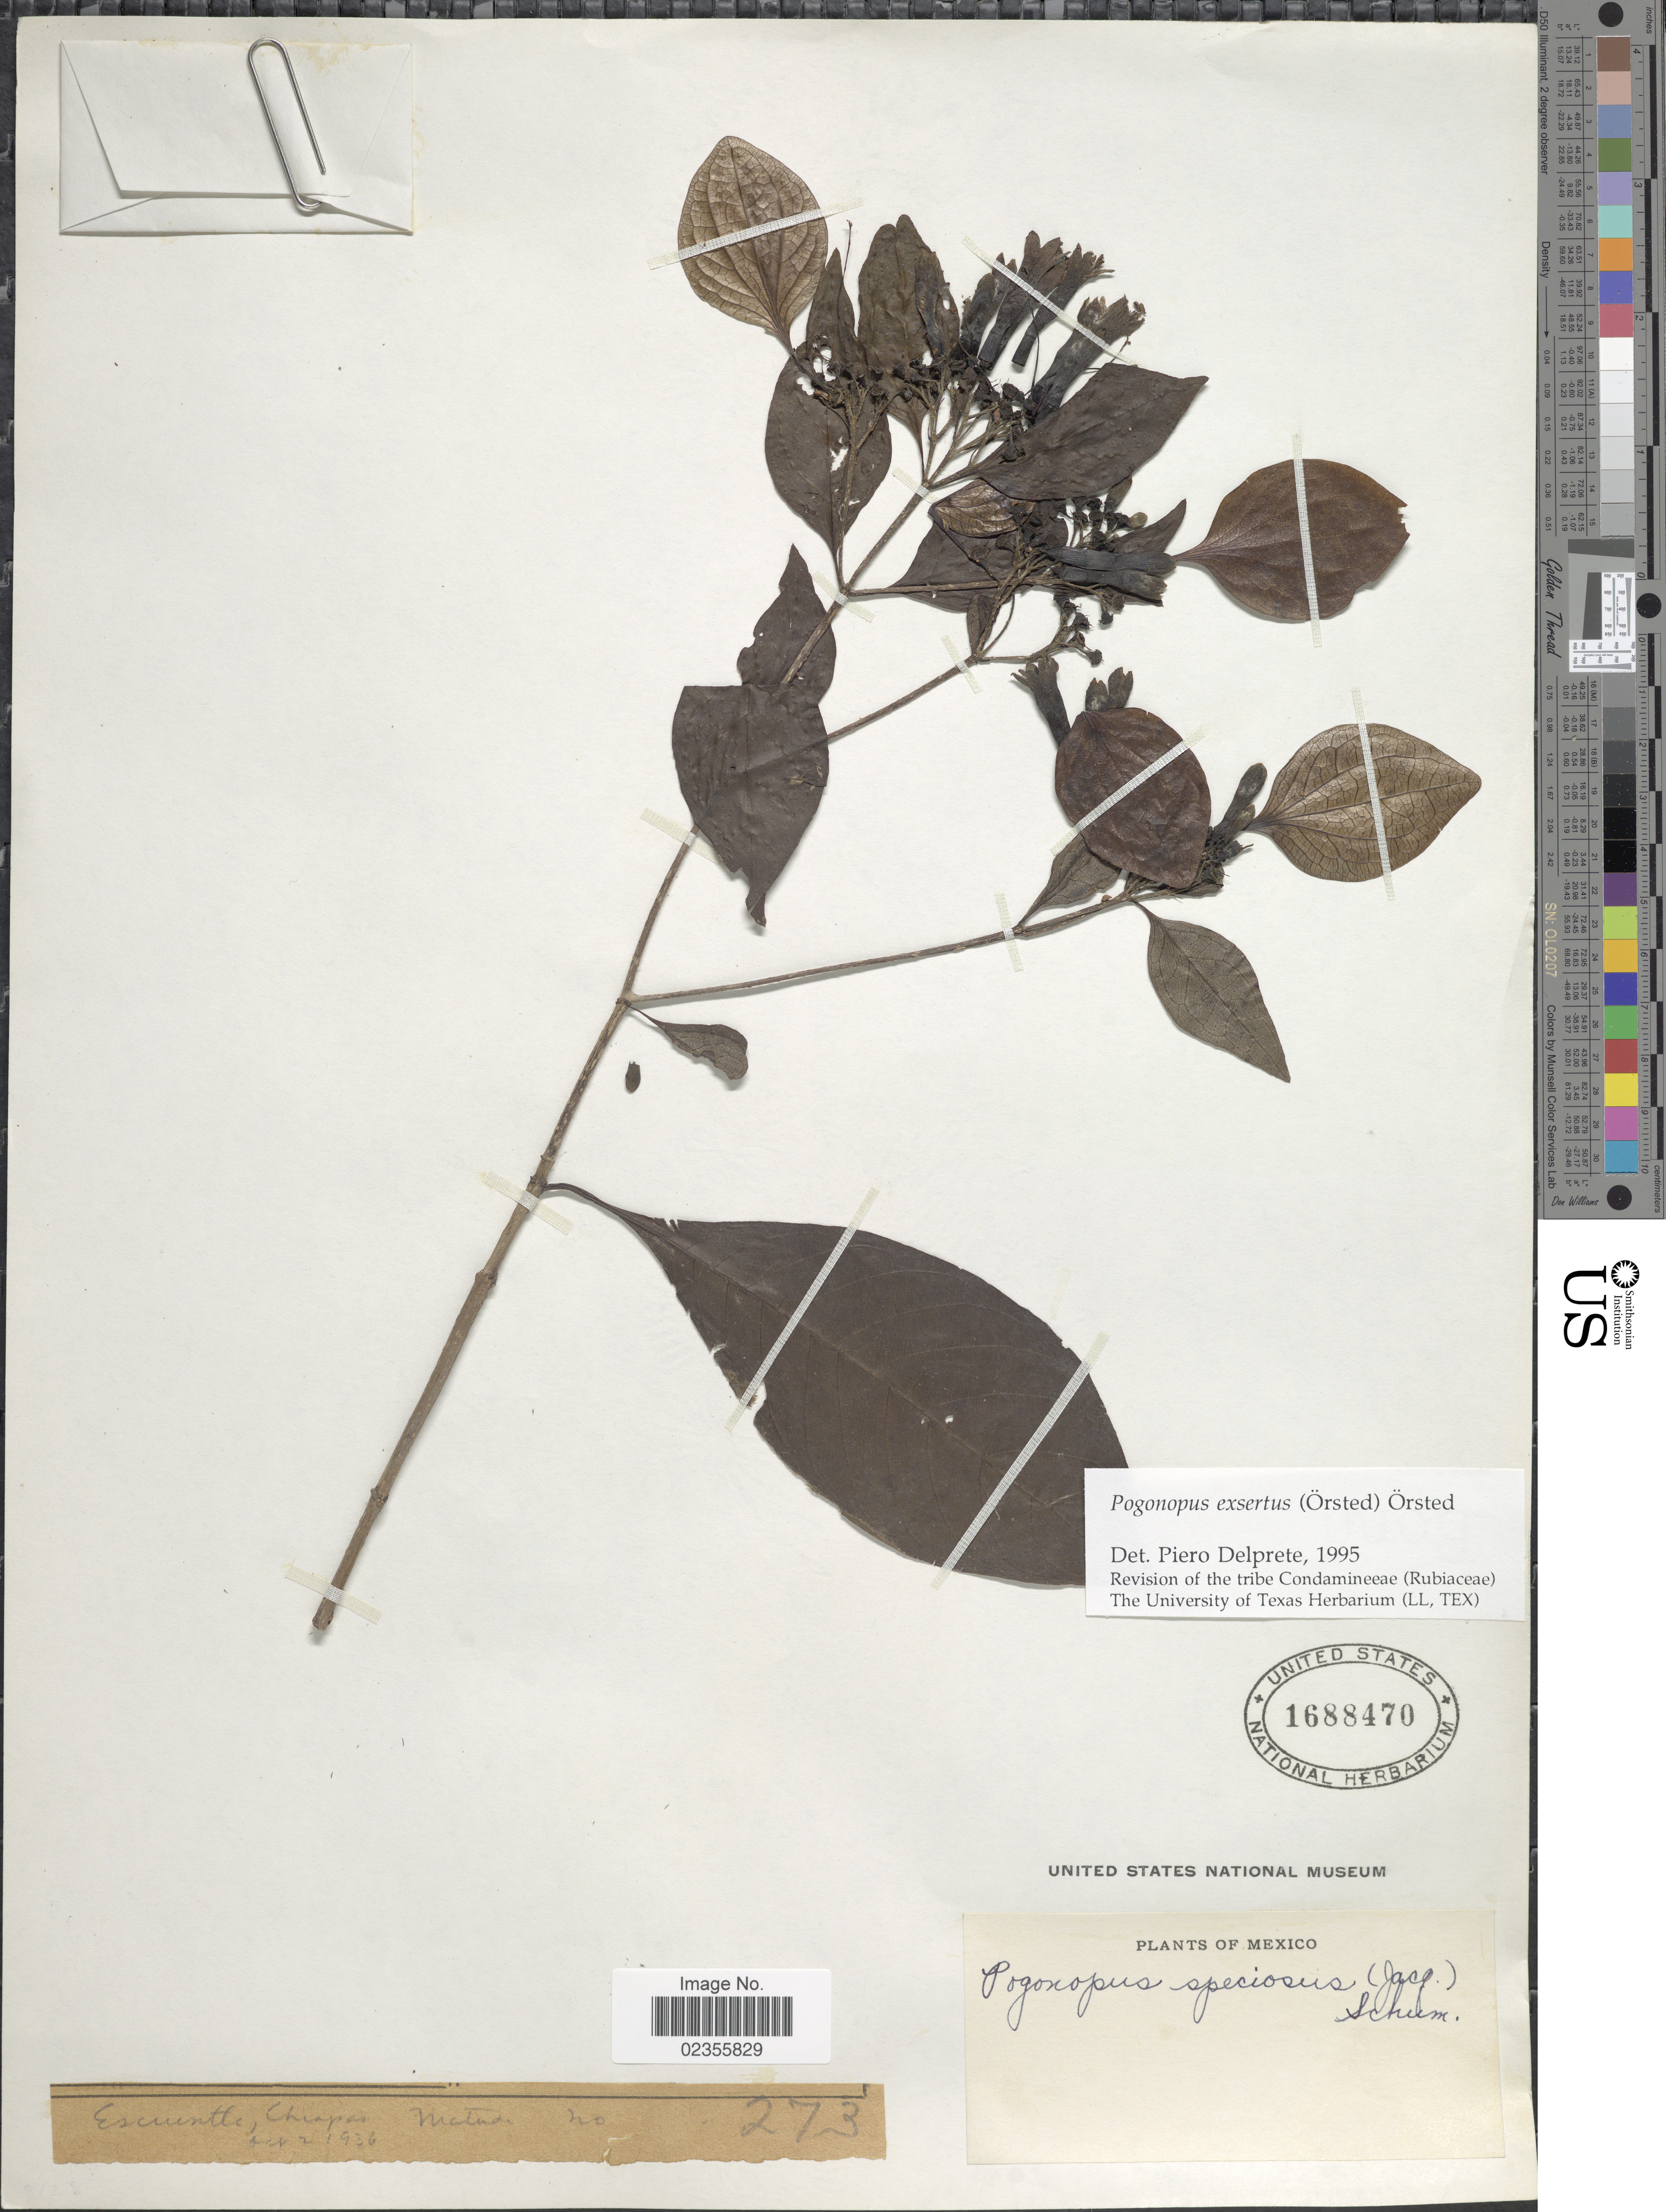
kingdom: Plantae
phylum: Tracheophyta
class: Magnoliopsida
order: Gentianales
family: Rubiaceae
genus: Pogonopus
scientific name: Pogonopus exsertus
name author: (Oerst.) Oerst.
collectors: -. Matuda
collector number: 273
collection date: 1936-10-02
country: Mexico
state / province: Chiapas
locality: Escuintla, Chiapas.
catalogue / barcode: US 1688470